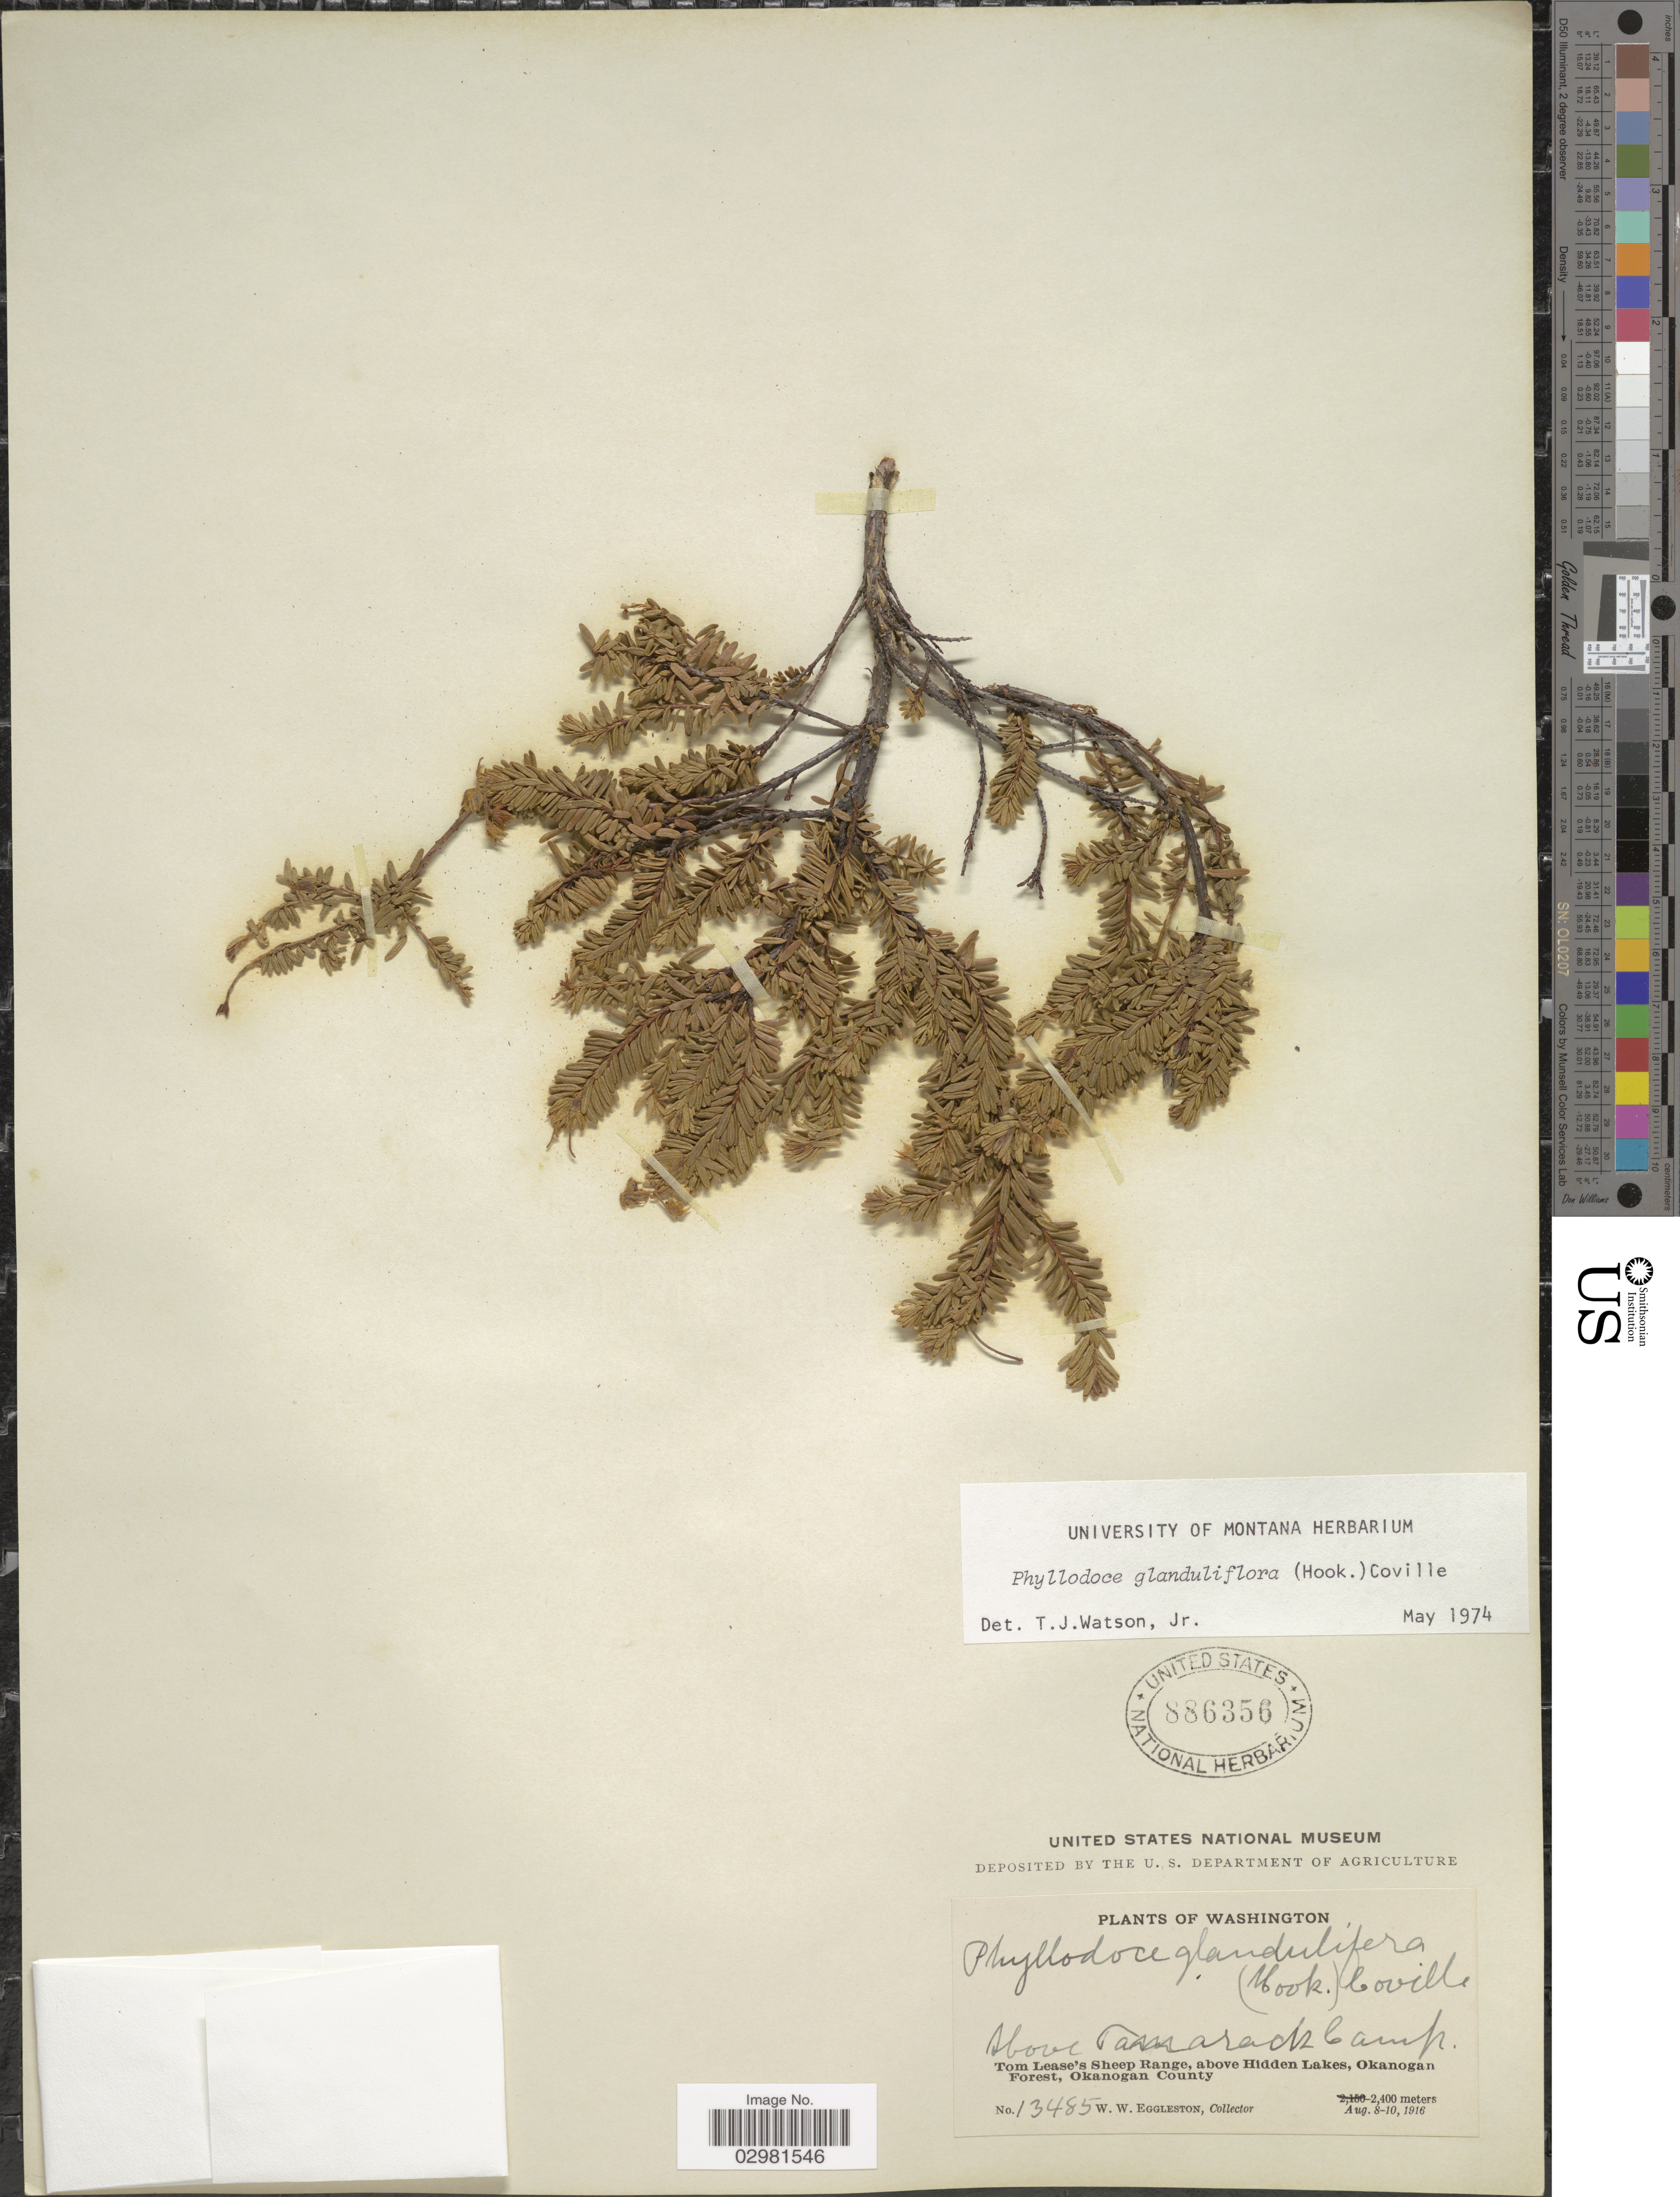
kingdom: Plantae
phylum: Tracheophyta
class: Magnoliopsida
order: Ericales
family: Ericaceae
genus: Phyllodoce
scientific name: Phyllodoce glanduliflora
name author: (Hook.) Coville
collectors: W. W. Eggleston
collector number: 13485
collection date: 1916-08-08/1916-08-10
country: United States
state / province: Washington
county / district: Okanogan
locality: Above Tamarads Camp, Tom Lease's Sheep Range, above Hidden Lakes, Okanogan Forest, Okanogan County.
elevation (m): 2400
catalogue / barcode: US 886356